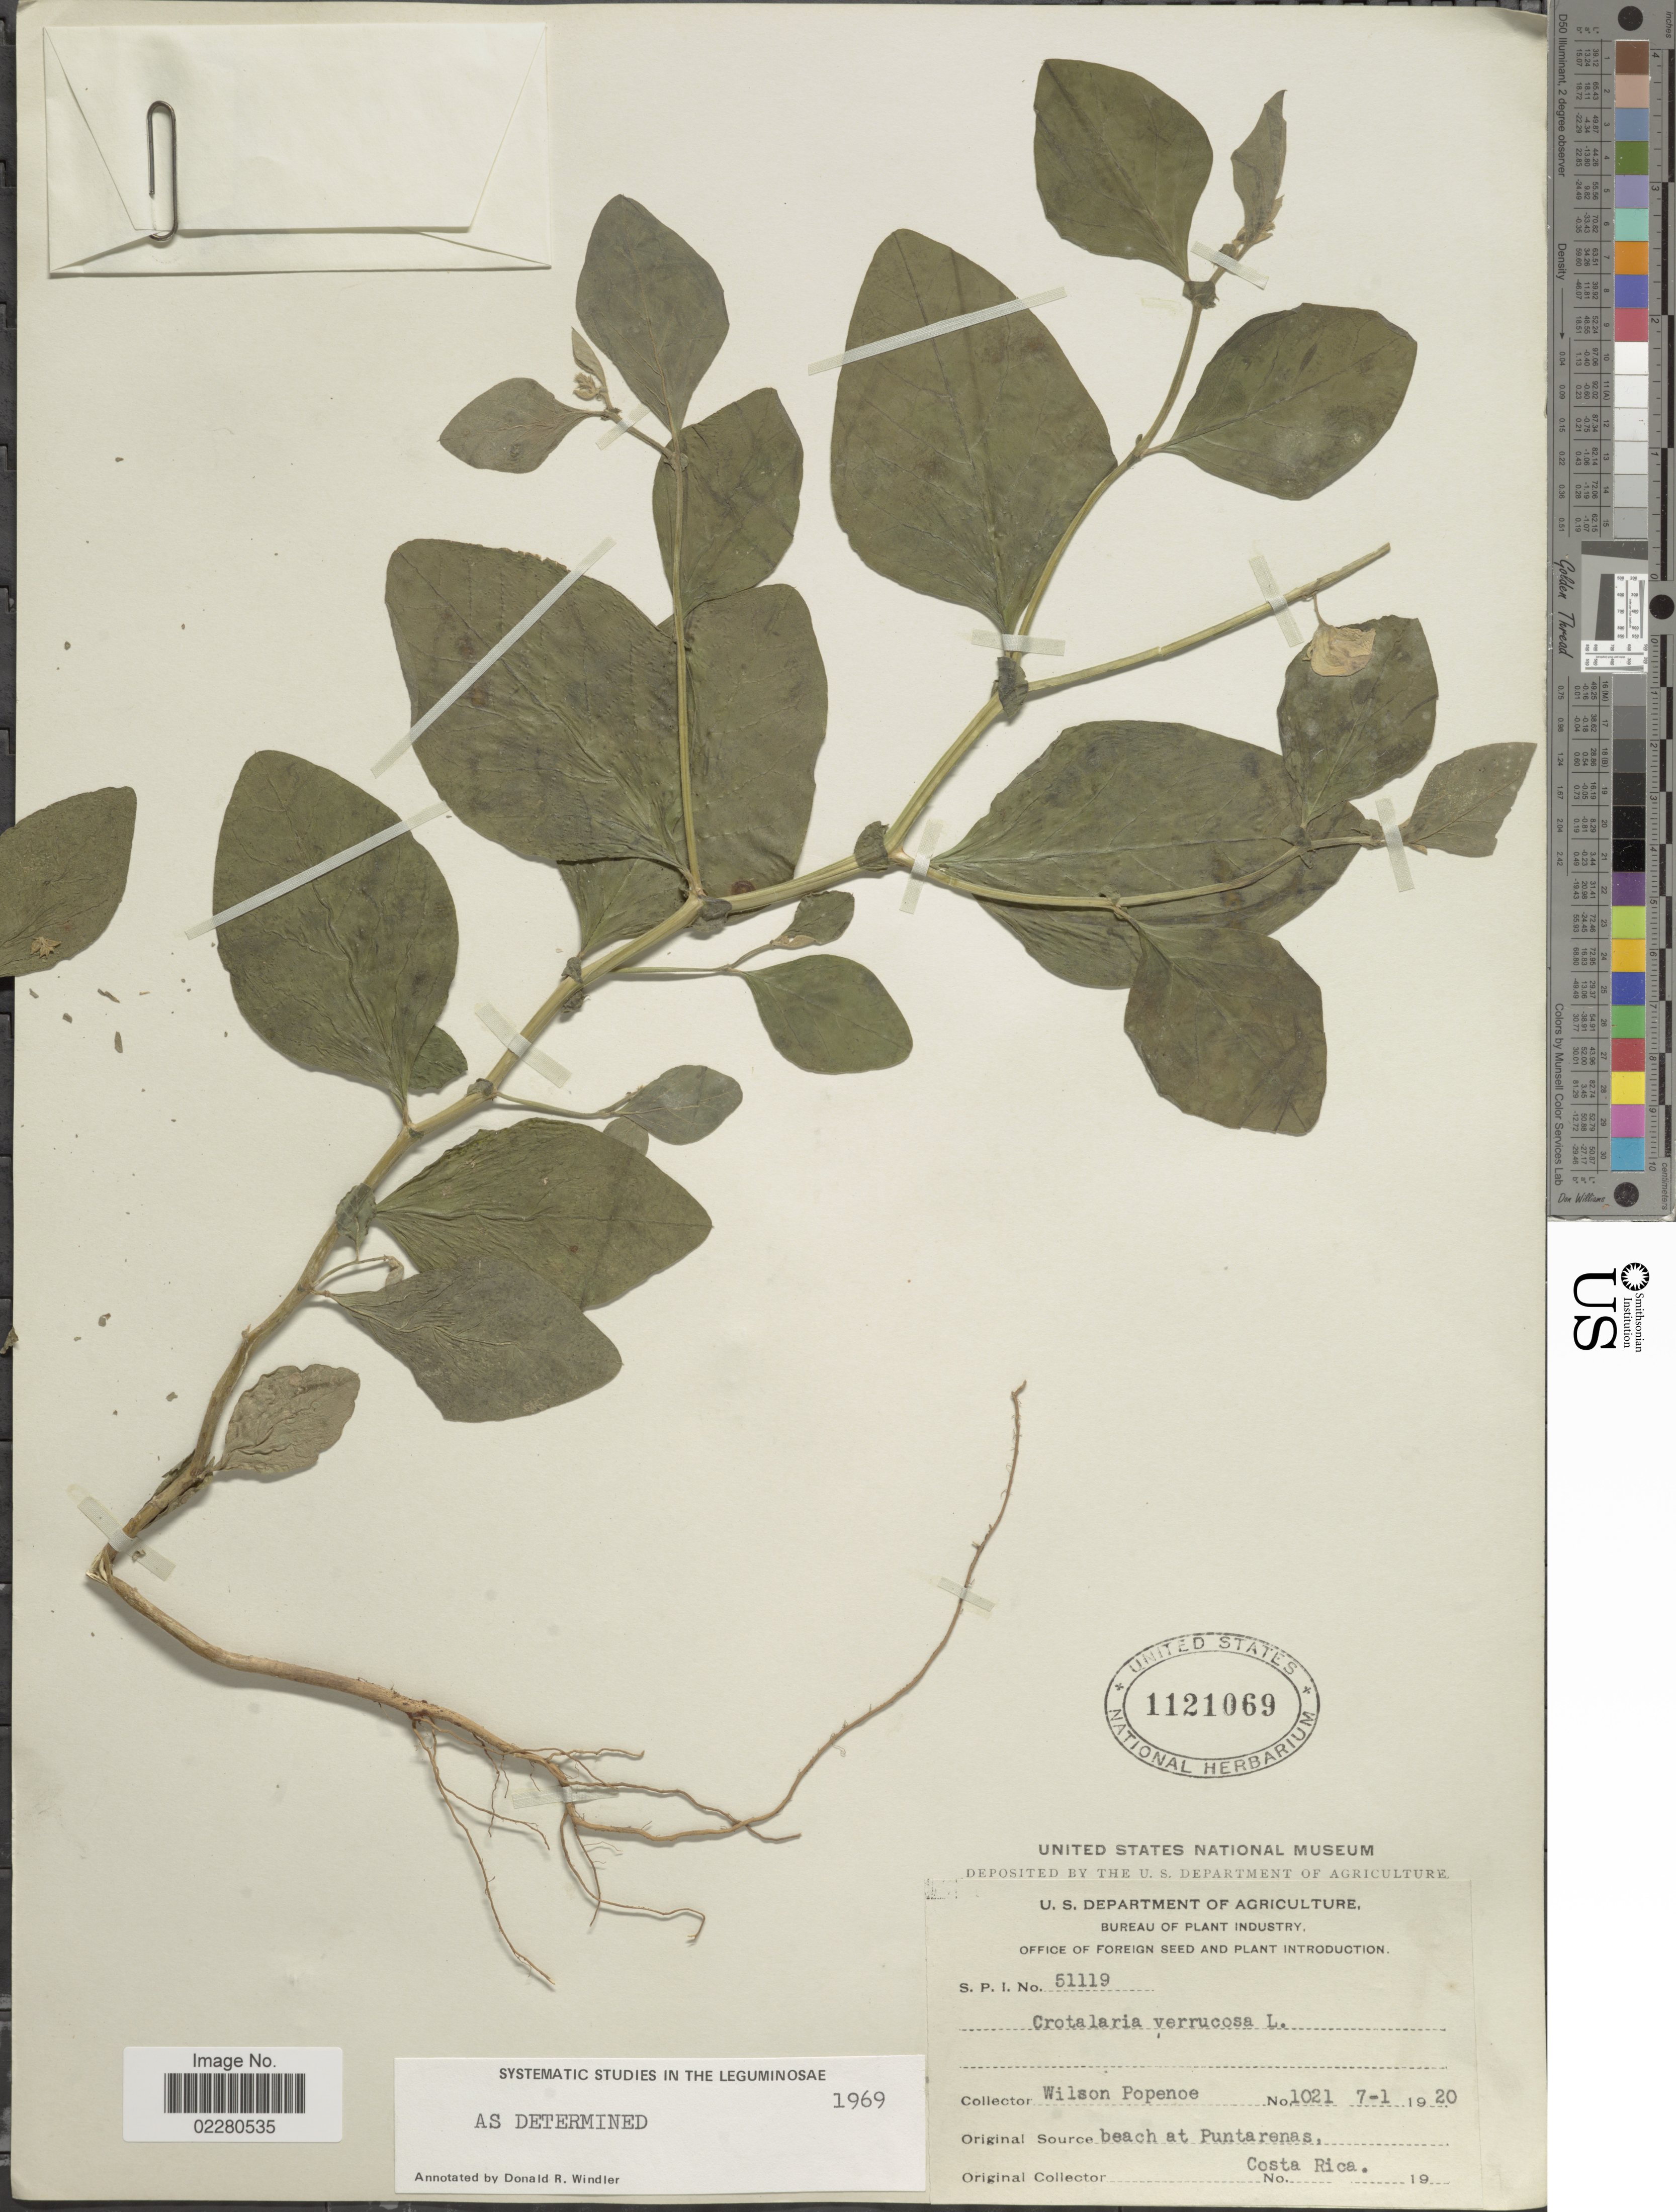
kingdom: Plantae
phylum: Tracheophyta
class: Magnoliopsida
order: Fabales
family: Fabaceae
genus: Crotalaria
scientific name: Crotalaria verrucosa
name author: L.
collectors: W. Popenoe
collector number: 1021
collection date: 1920-01-07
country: Costa Rica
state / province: Puntarenas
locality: Beach at Puntarenas, Costa Rica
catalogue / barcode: US 1121069